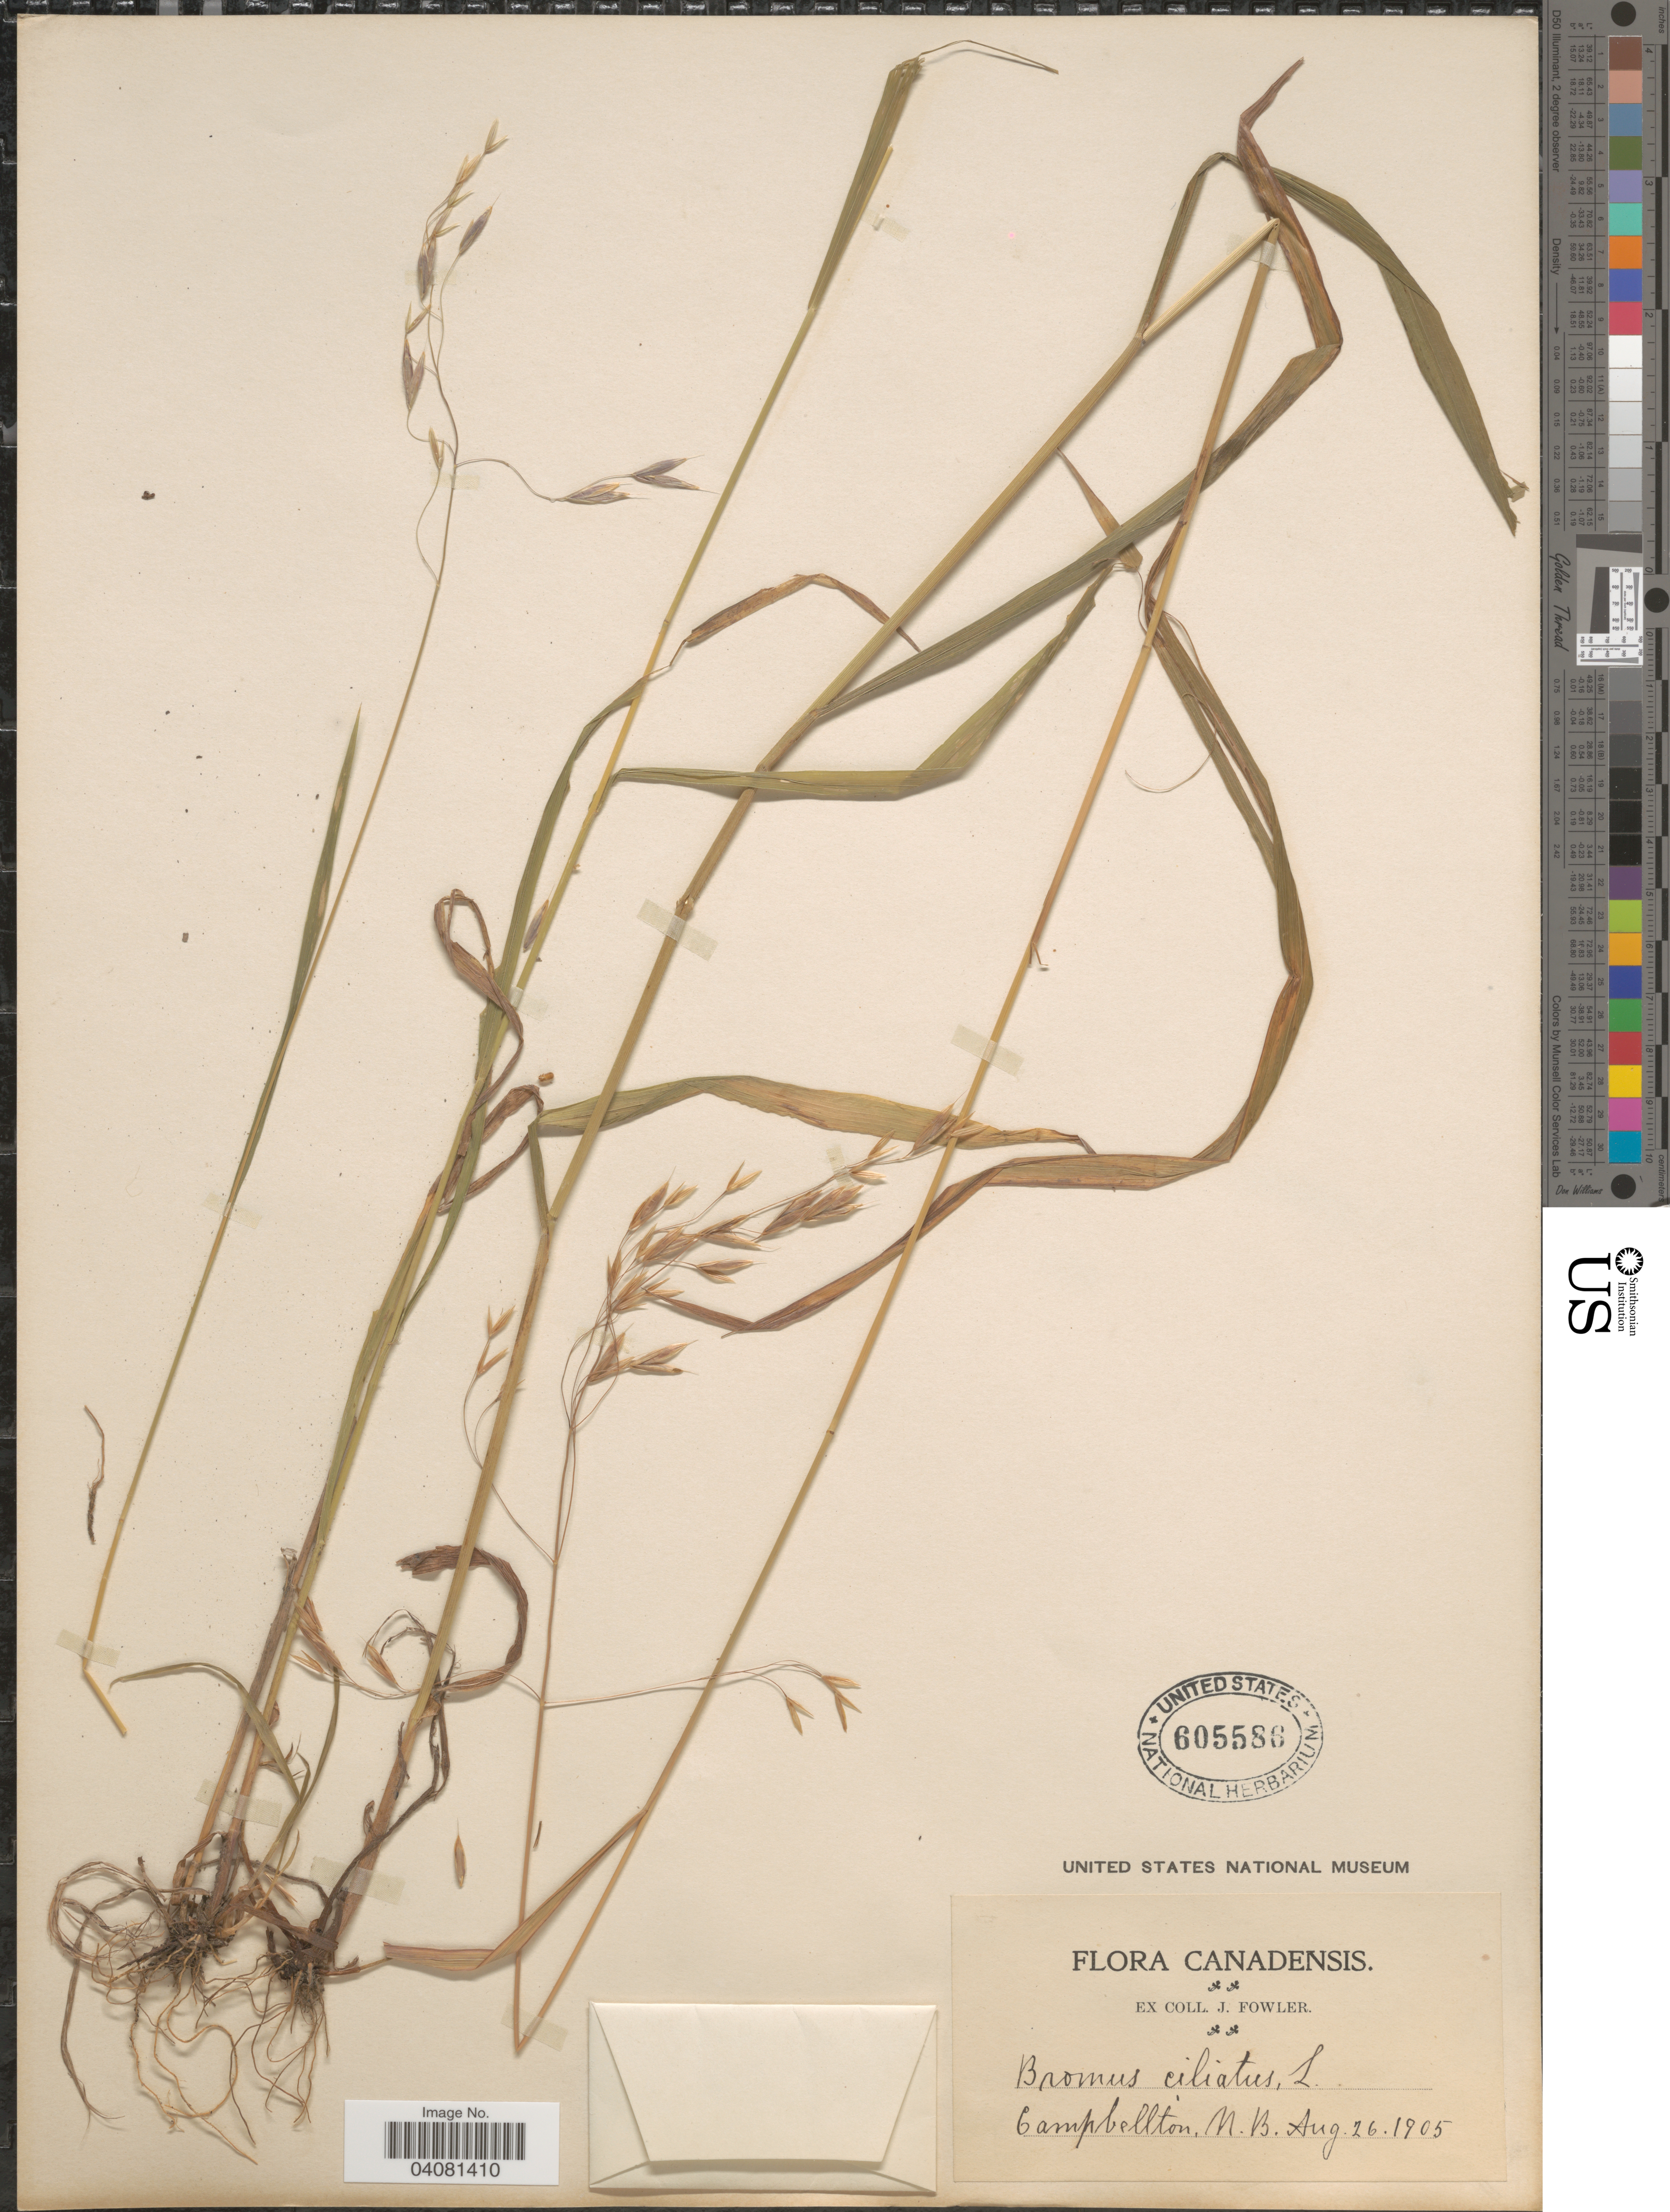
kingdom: Plantae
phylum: Tracheophyta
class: Liliopsida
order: Poales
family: Poaceae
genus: Bromus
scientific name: Bromus ciliatus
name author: L.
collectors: J. Fowler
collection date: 1905-08-26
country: Canada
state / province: New Brunswick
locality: Campbellton.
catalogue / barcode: US 605586